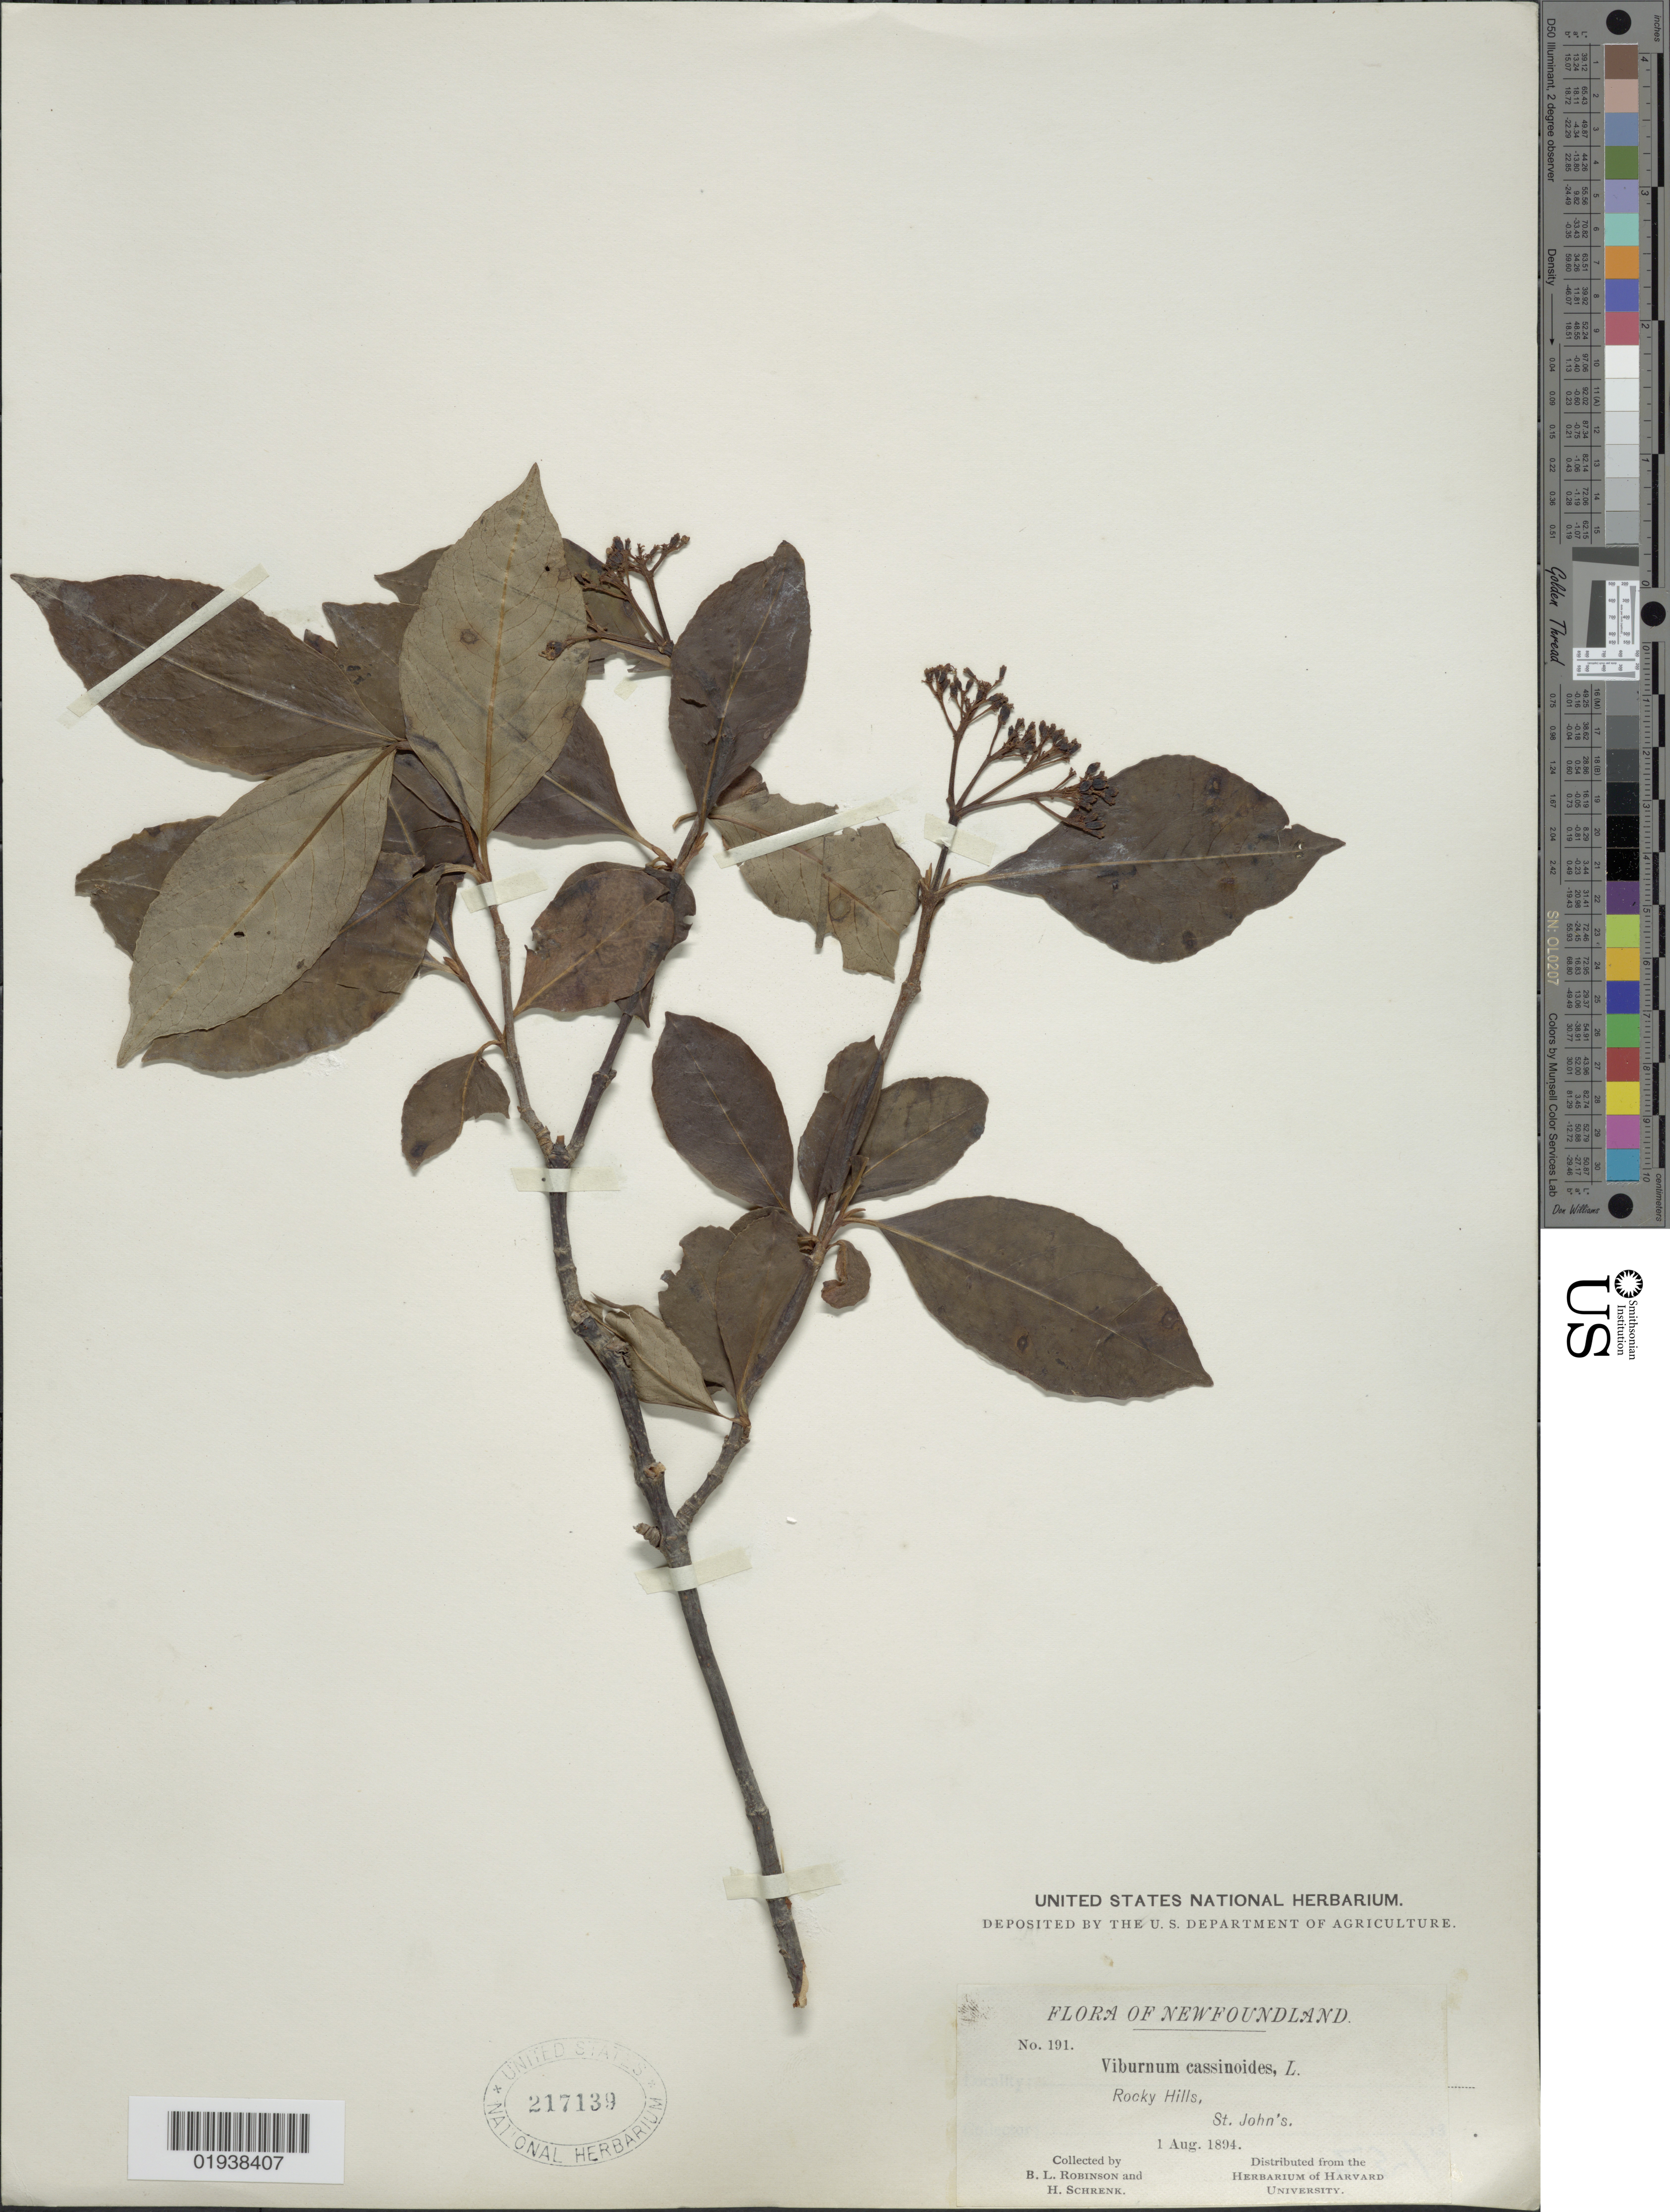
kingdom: Plantae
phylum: Tracheophyta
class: Magnoliopsida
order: Dipsacales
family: Viburnaceae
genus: Viburnum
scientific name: Viburnum cassinoides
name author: L.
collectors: B. L. Robinson & H. Schrenk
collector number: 191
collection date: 1894-08-01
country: Canada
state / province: Newfoundland and Labrador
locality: Rocky Hills, St. John's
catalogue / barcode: US 217139